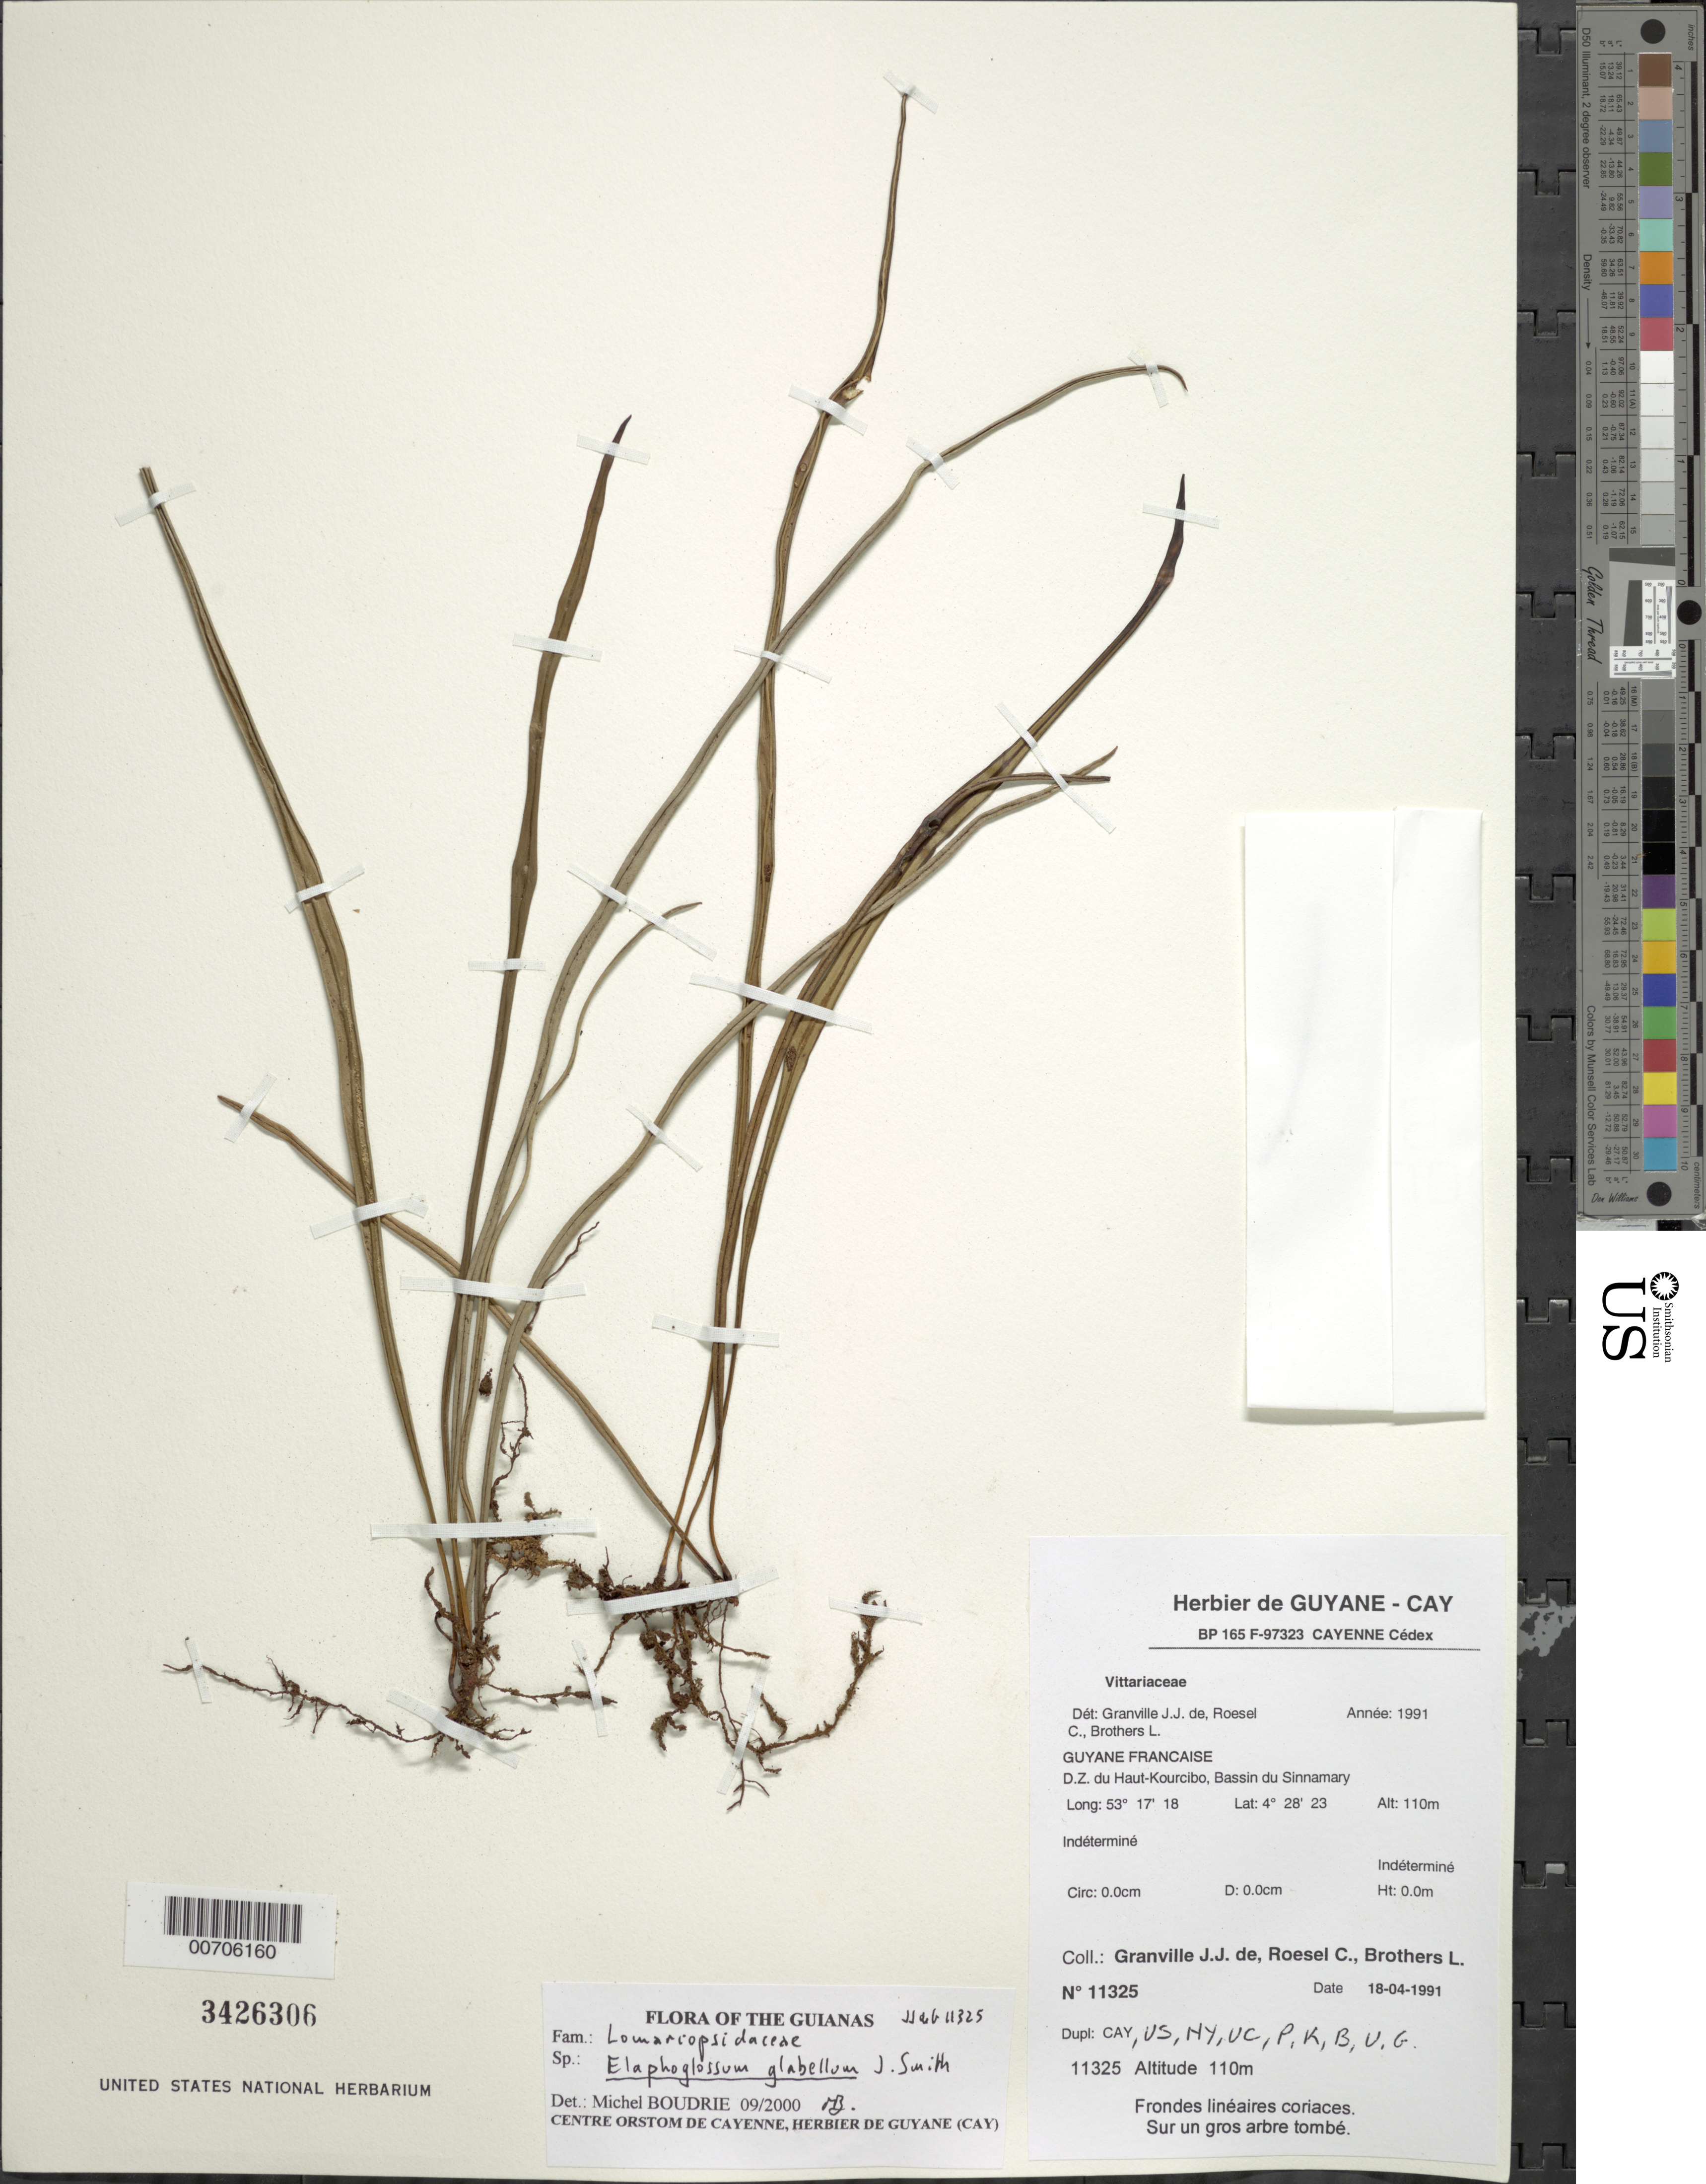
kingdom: Plantae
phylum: Tracheophyta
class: Polypodiopsida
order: Polypodiales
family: Dryopteridaceae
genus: Elaphoglossum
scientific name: Elaphoglossum glabellum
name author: J. Sm.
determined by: Boudrie, M.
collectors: J.-J. de Granville, C. S. Roesel & L. Brothers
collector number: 11325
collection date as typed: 18-Apr-91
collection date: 1991-04-18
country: French Guiana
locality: D.Z. du Haut-Kourcibo, Bassin du Sinnamary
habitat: Sur un gros arbre tombe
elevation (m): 110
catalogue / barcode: US 3426306